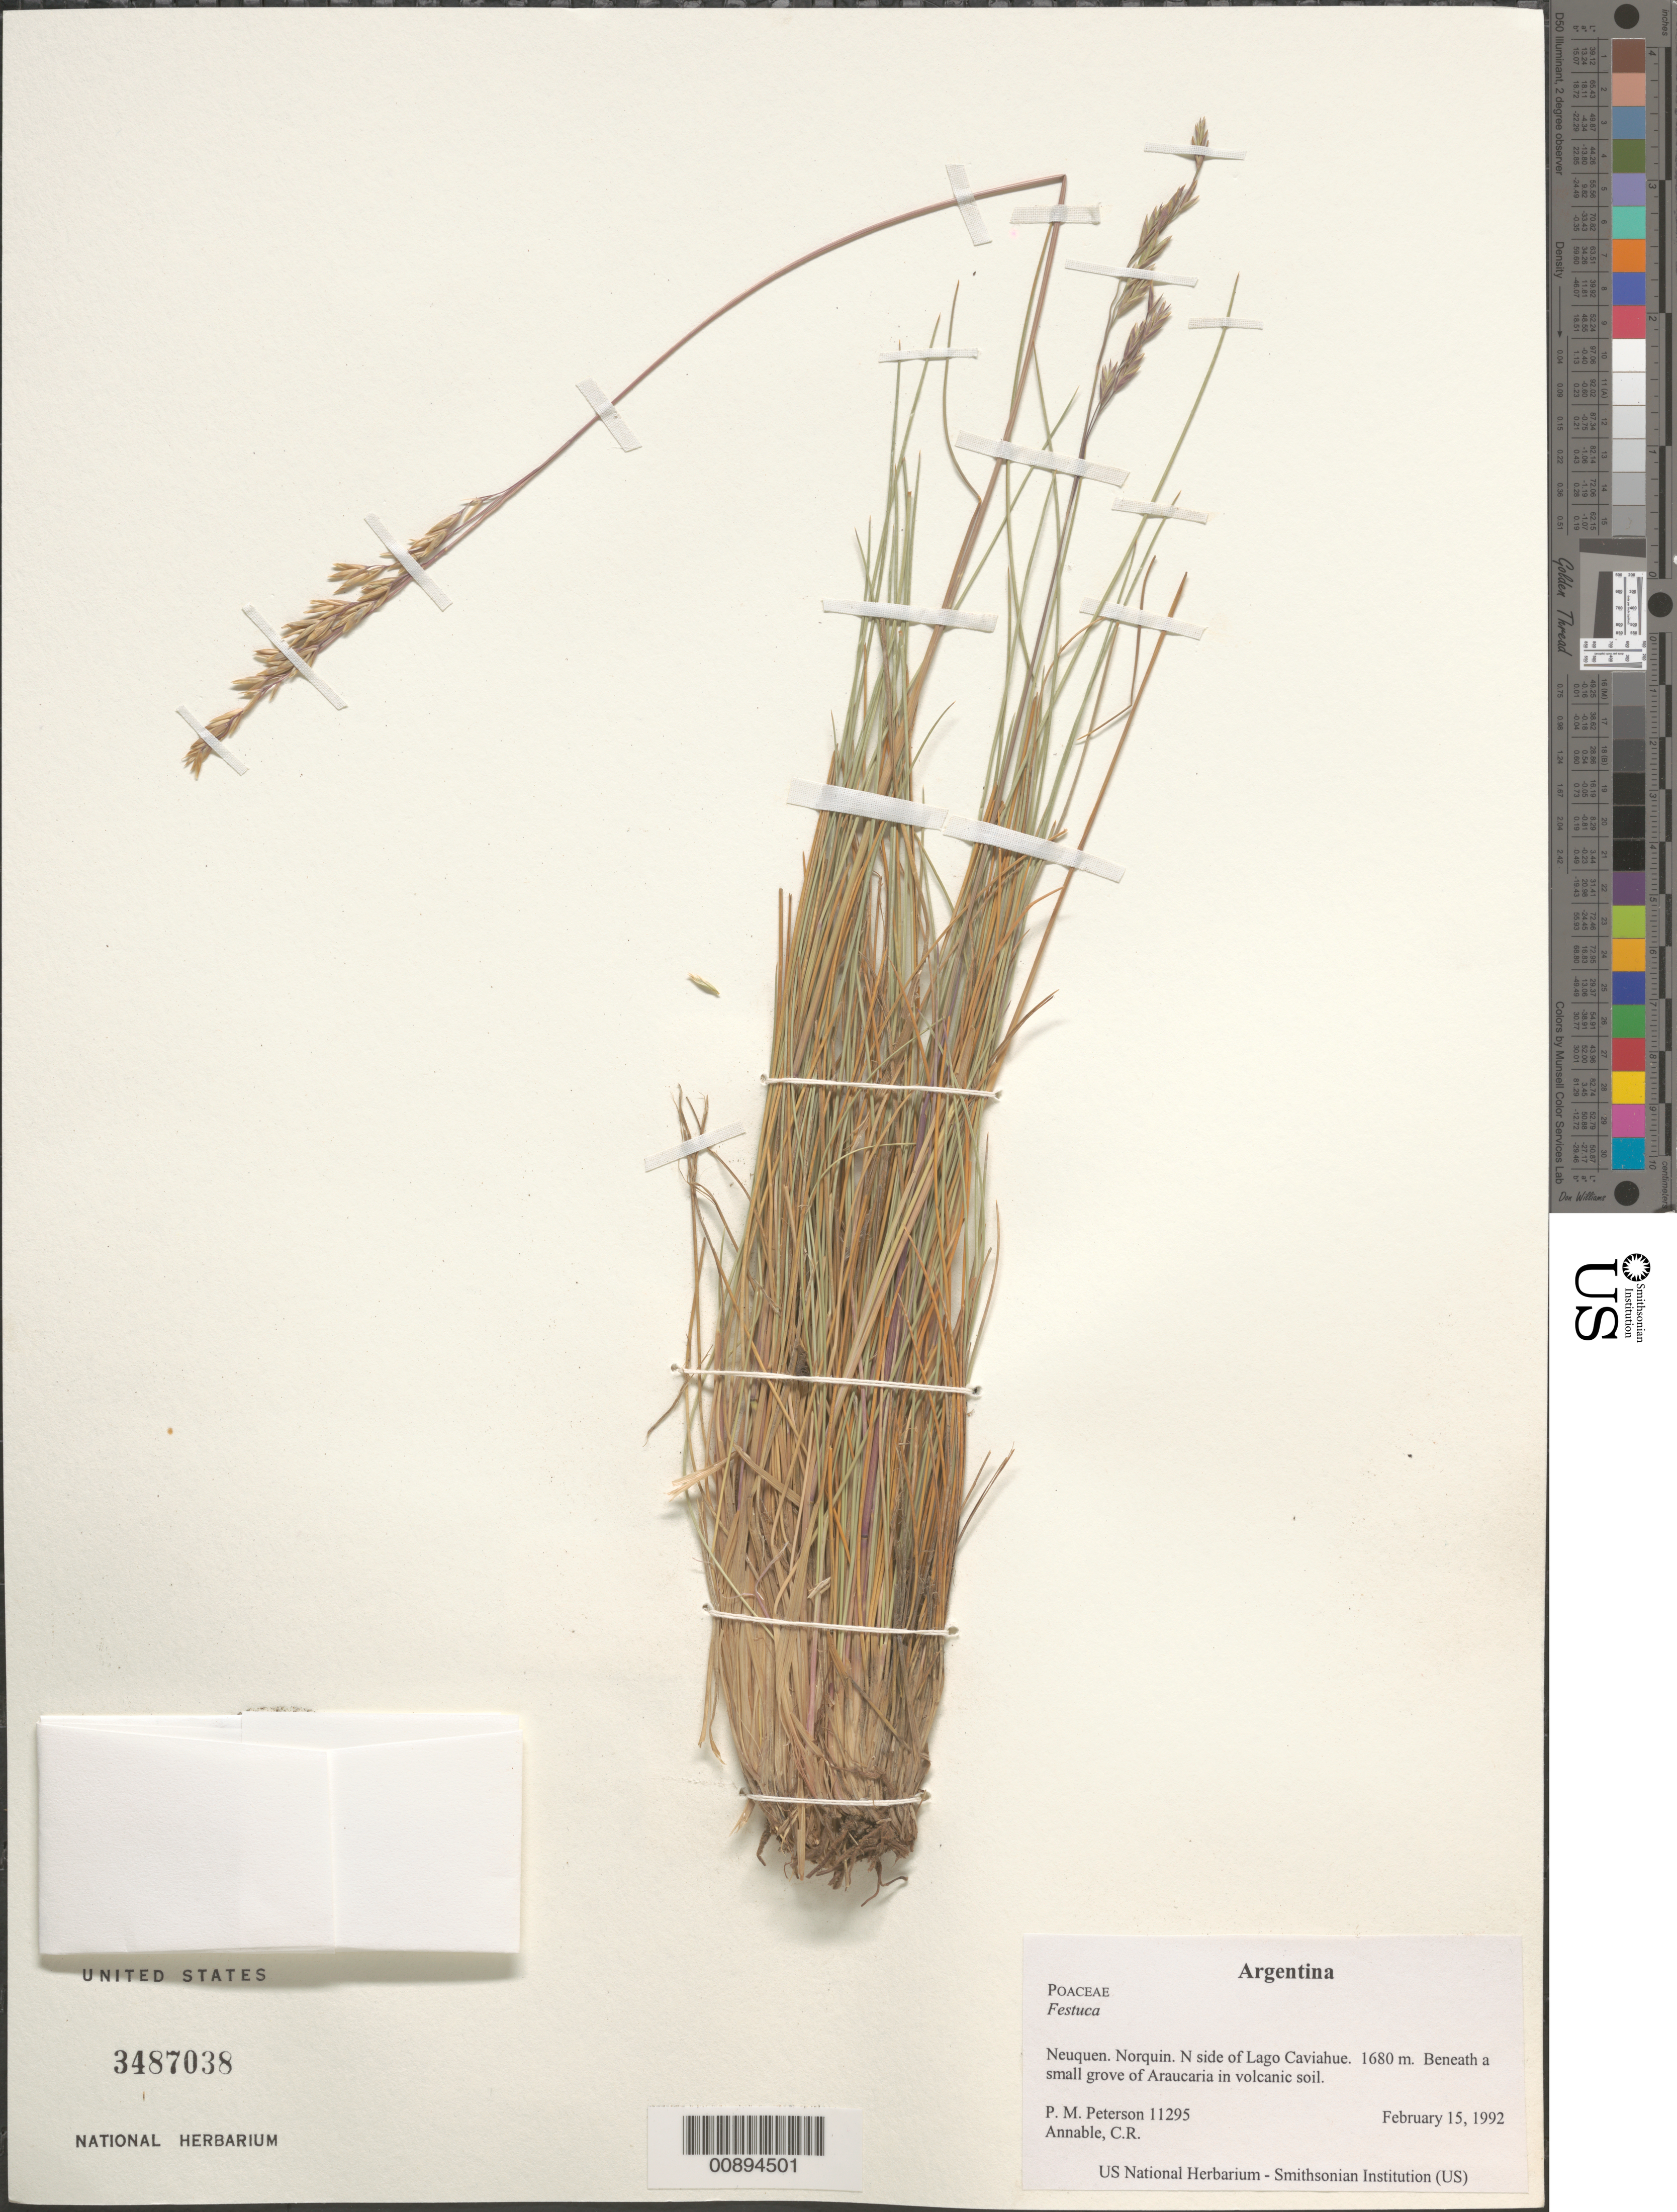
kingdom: Plantae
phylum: Tracheophyta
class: Liliopsida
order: Poales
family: Poaceae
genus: Festuca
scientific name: Festuca sp.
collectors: P. M. Peterson & C. R. Annable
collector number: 11295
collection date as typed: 15 Feb 1992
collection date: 1992-02-15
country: Argentina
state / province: Neuquen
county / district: Norquin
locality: N side of Lago Caviahue.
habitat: Beneath a small grove of Araucaria in volcanic soil.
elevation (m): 1680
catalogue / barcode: US 3487038